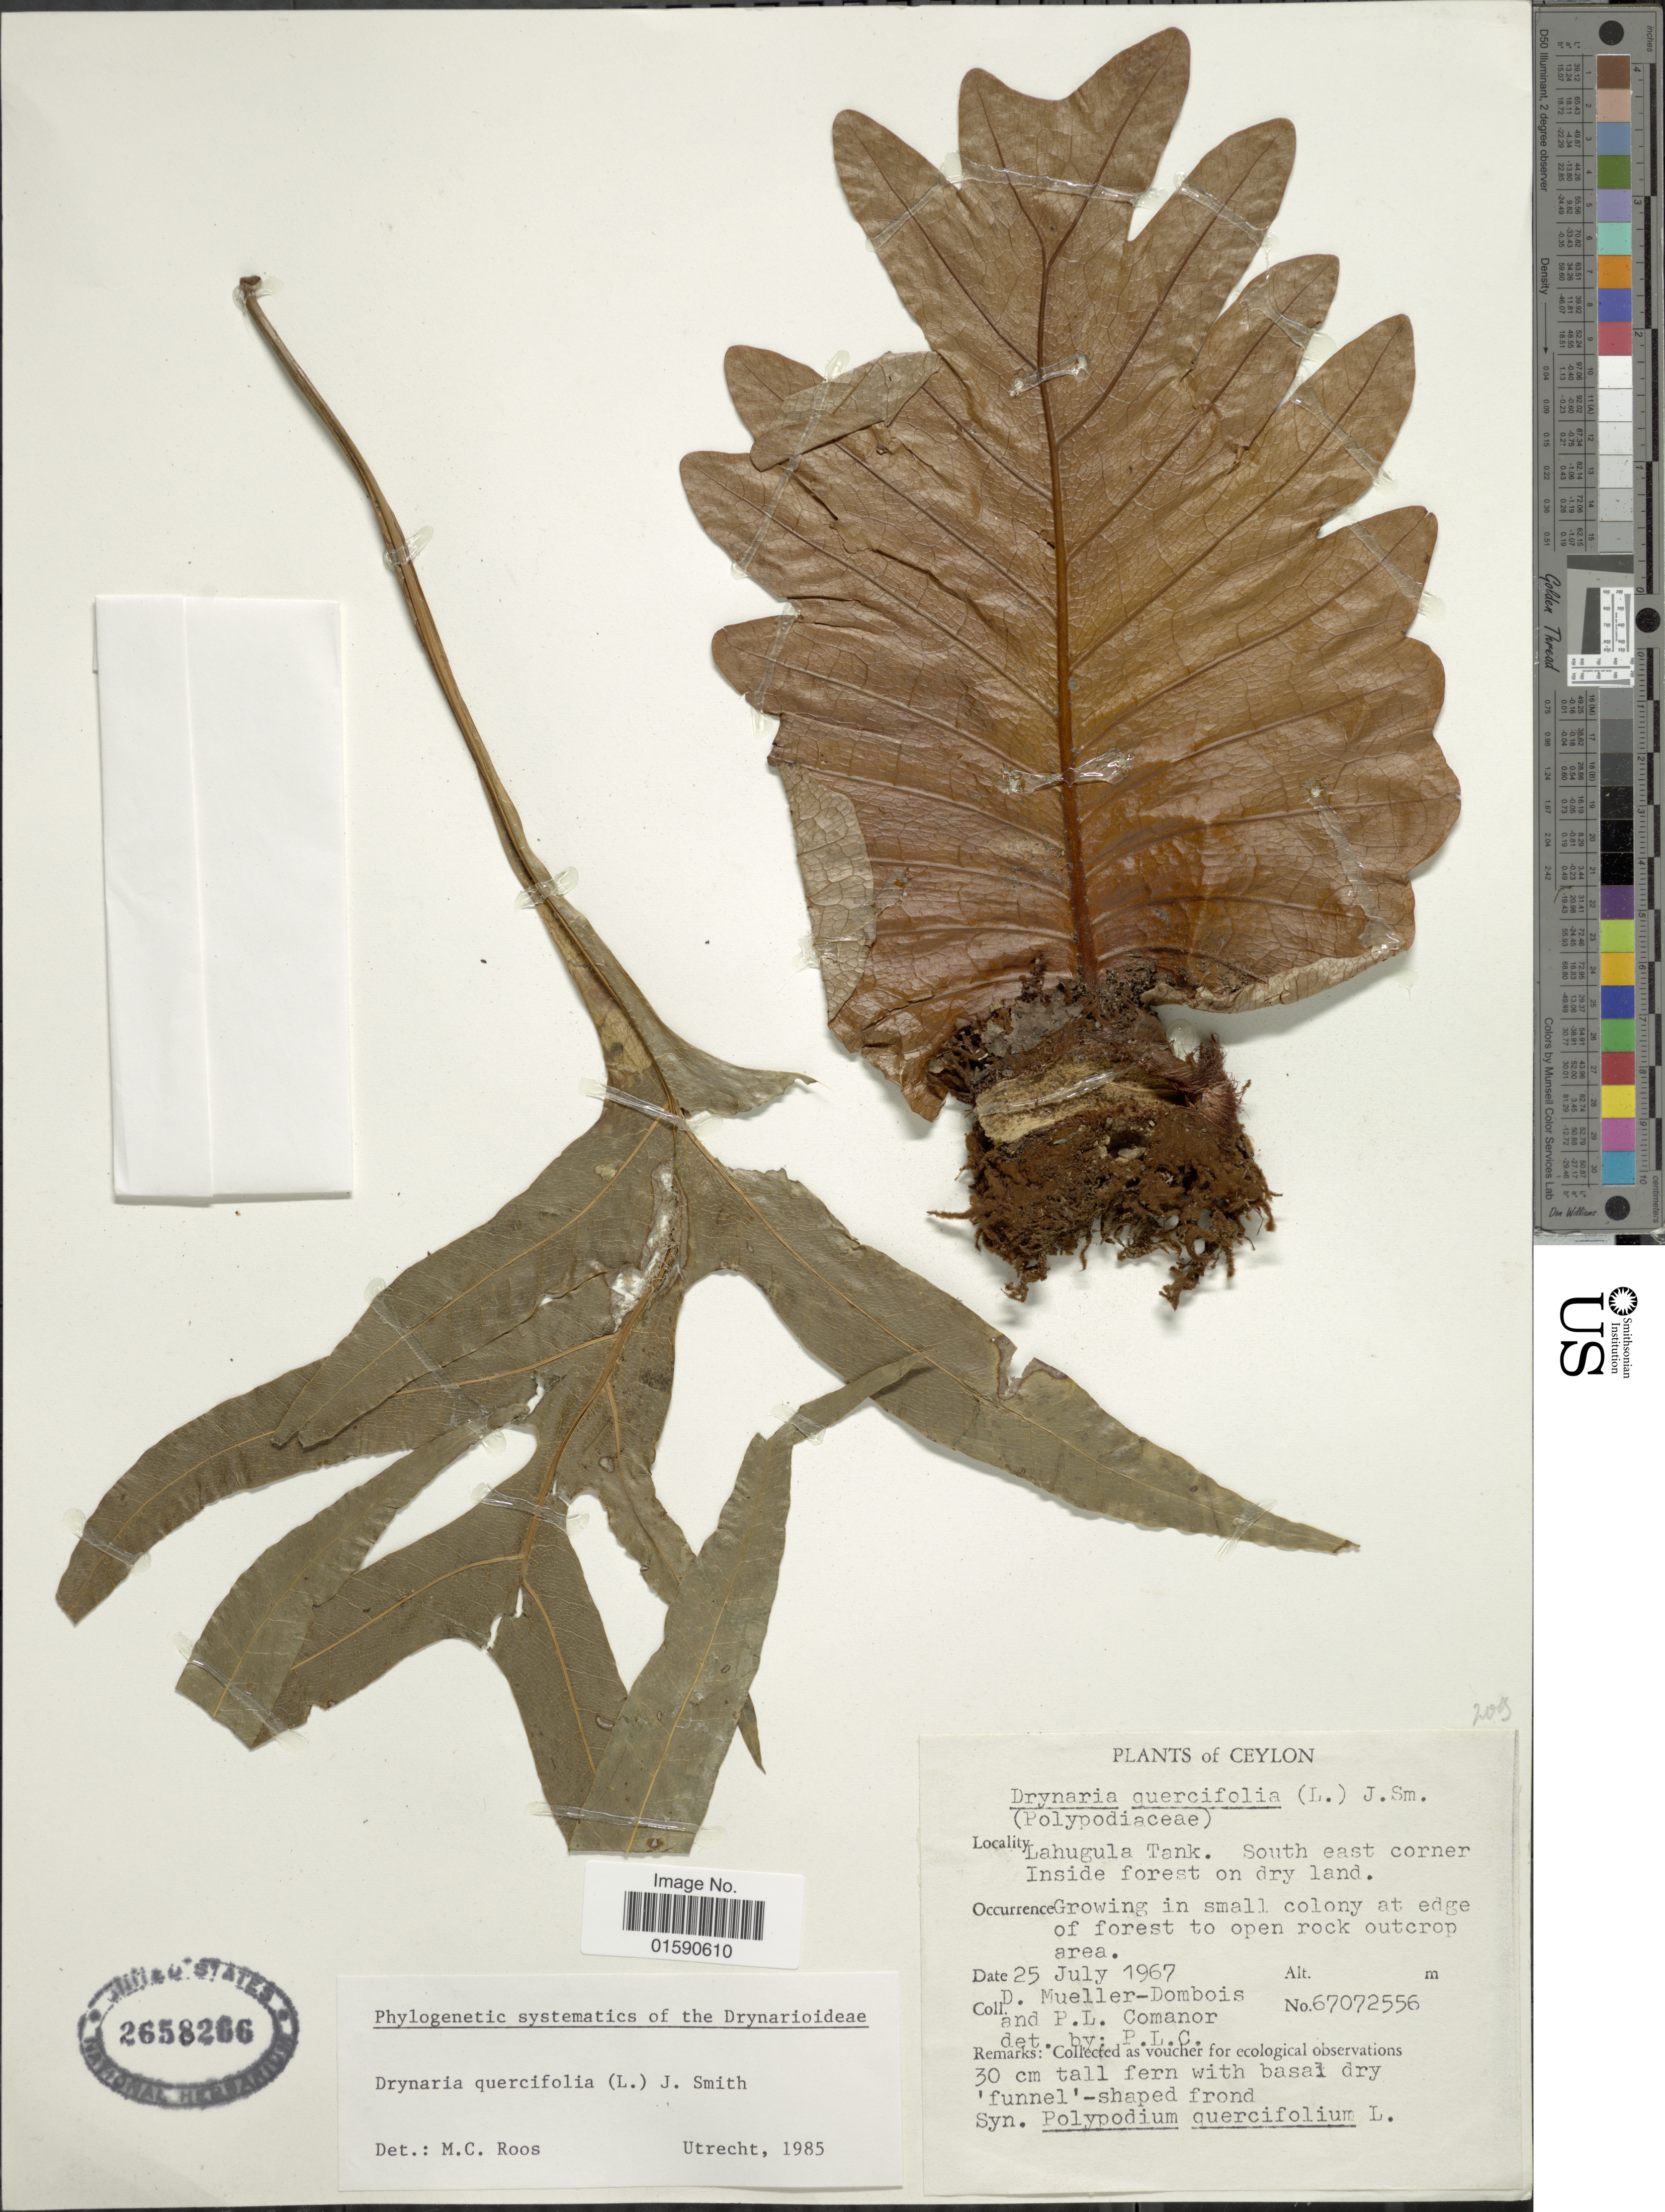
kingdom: Plantae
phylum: Tracheophyta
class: Polypodiopsida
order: Polypodiales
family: Polypodiaceae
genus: Drynaria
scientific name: Drynaria quercifolia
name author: (L.) J. Sm.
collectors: D. Mueller-Dombois & P. Comanor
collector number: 67072556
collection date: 1967-07-25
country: Sri Lanka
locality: Ceylon. Lahugula Tank, South east corner.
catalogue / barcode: US 2658266